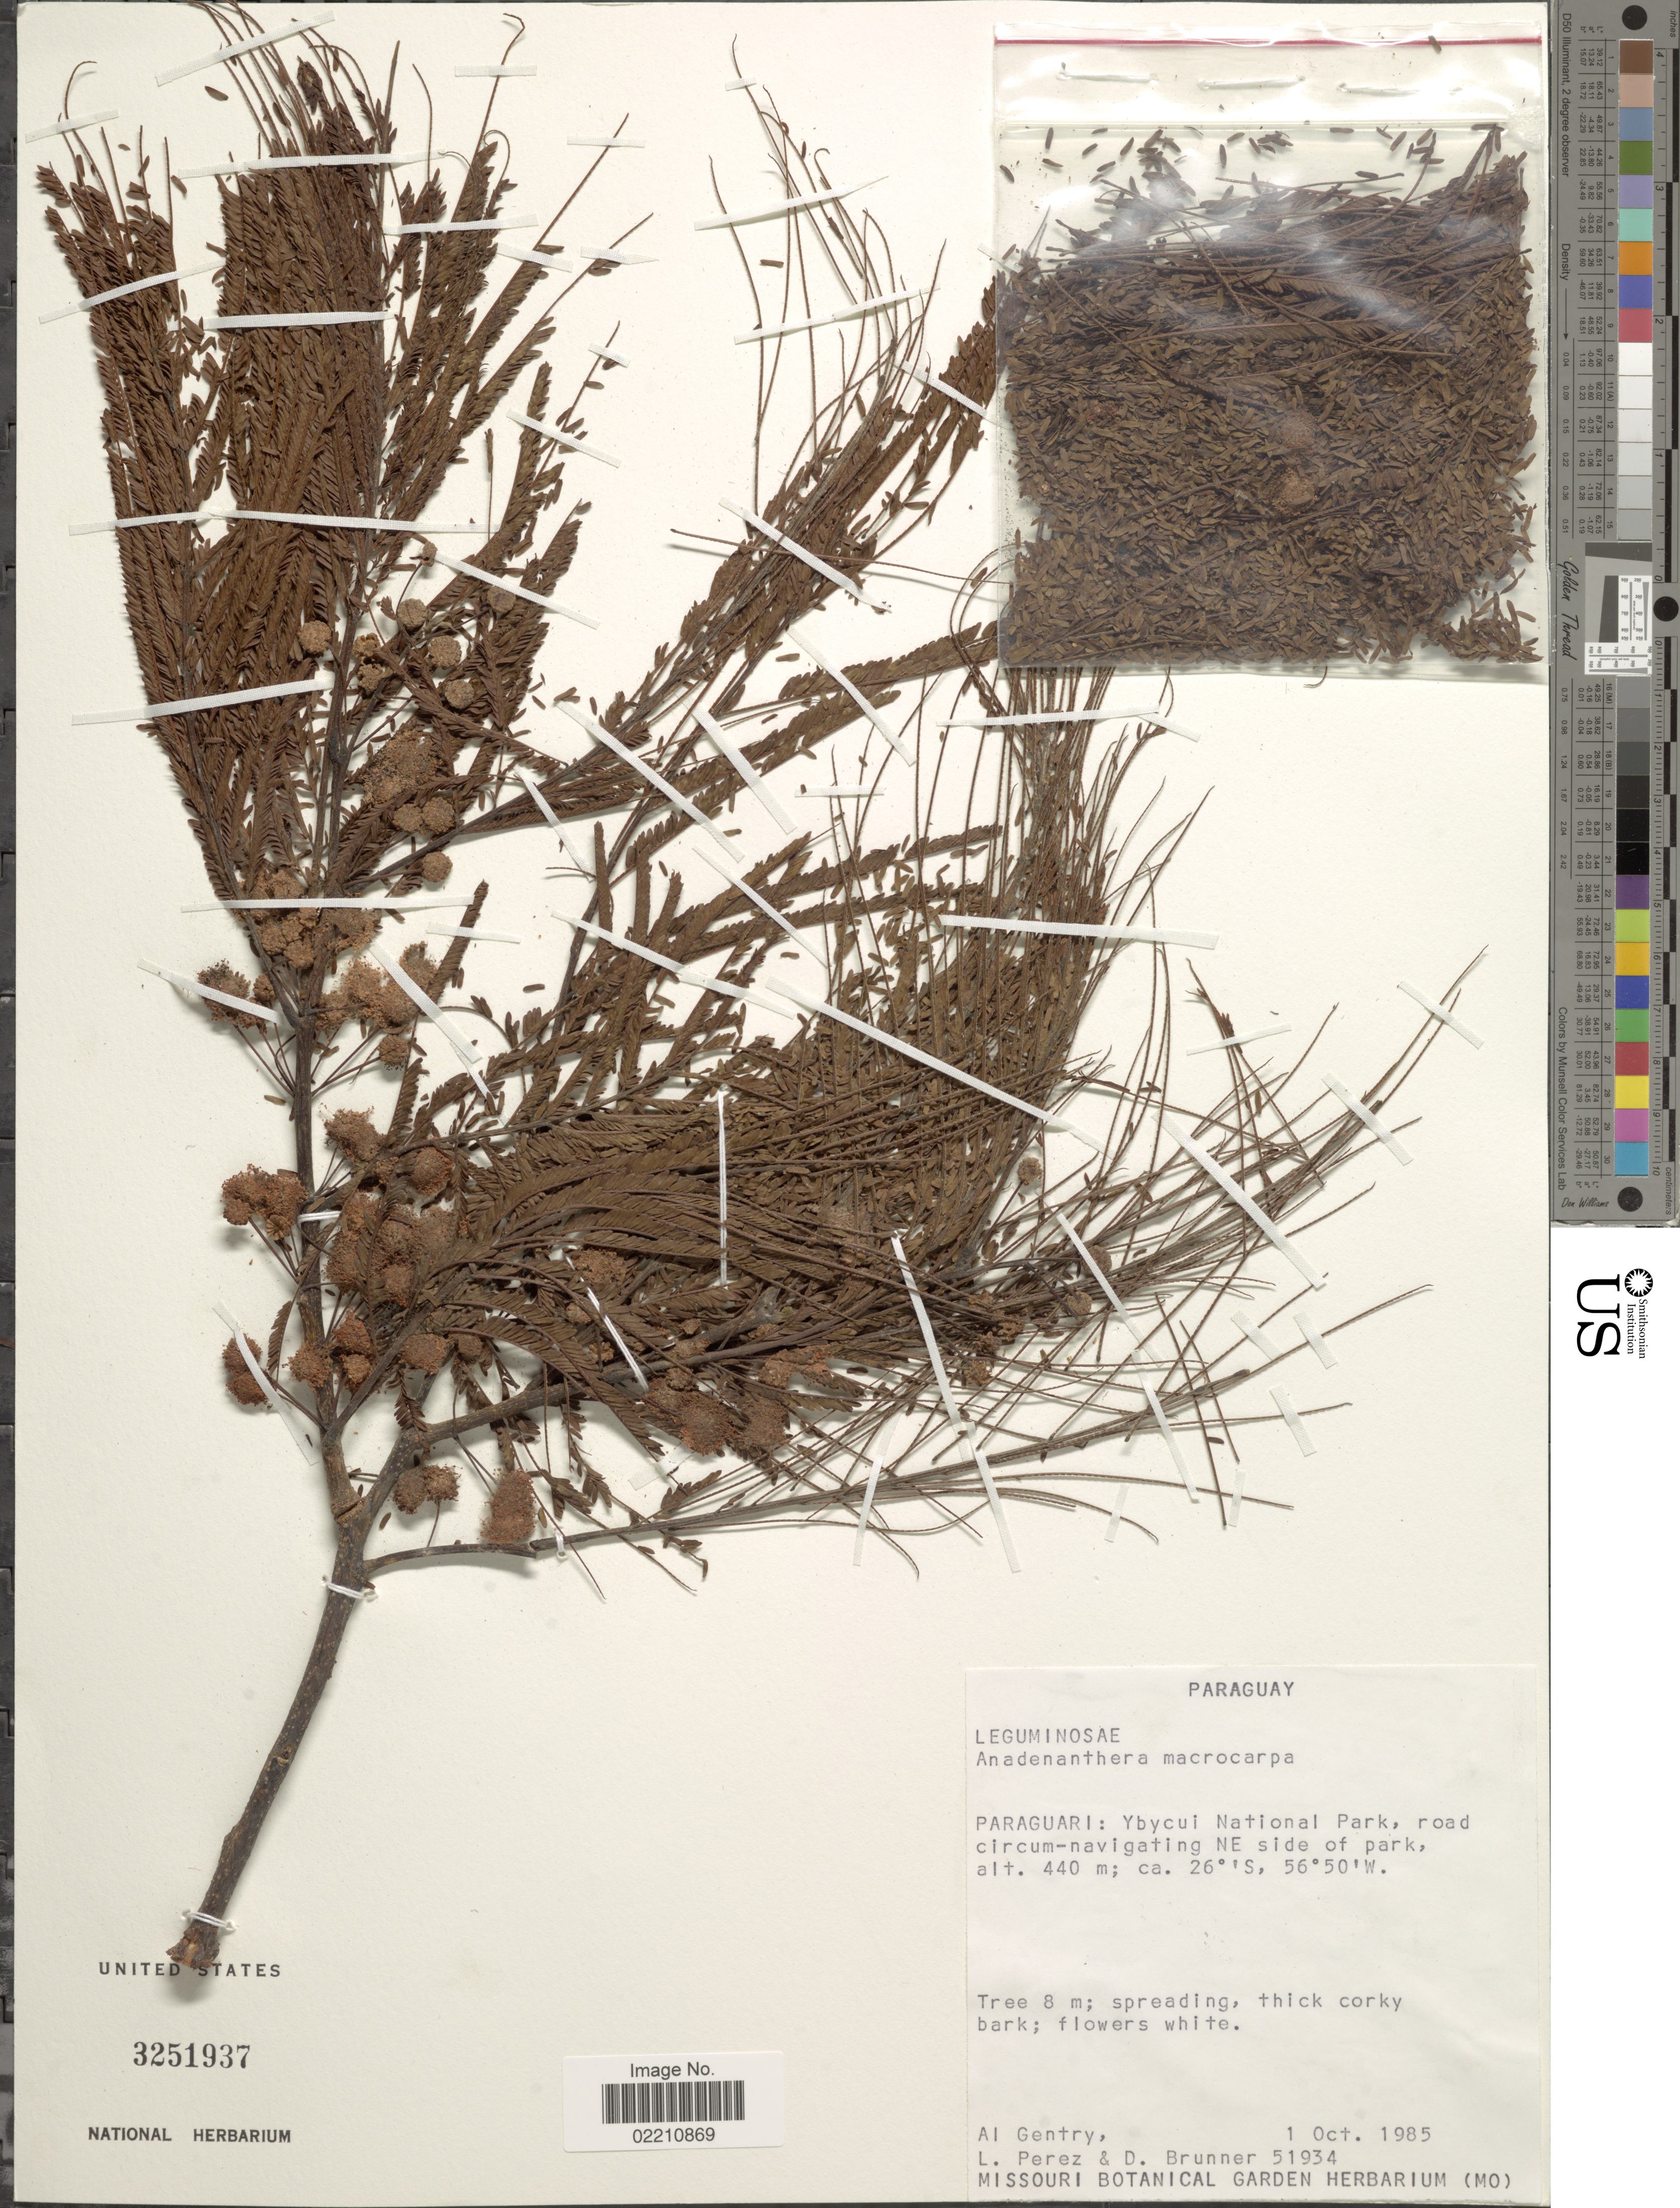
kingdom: Plantae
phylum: Tracheophyta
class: Magnoliopsida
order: Fabales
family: Fabaceae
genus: Anadenanthera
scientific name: Anadenanthera macrocarpa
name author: (Benth.) Brenan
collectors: A. H. Gentry & D. Brunner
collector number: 51934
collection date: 1985-10-01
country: Paraguay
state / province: Paraguari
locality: Ybcui National Park, road circum-navigating NE side of park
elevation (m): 440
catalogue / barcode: US 3251937